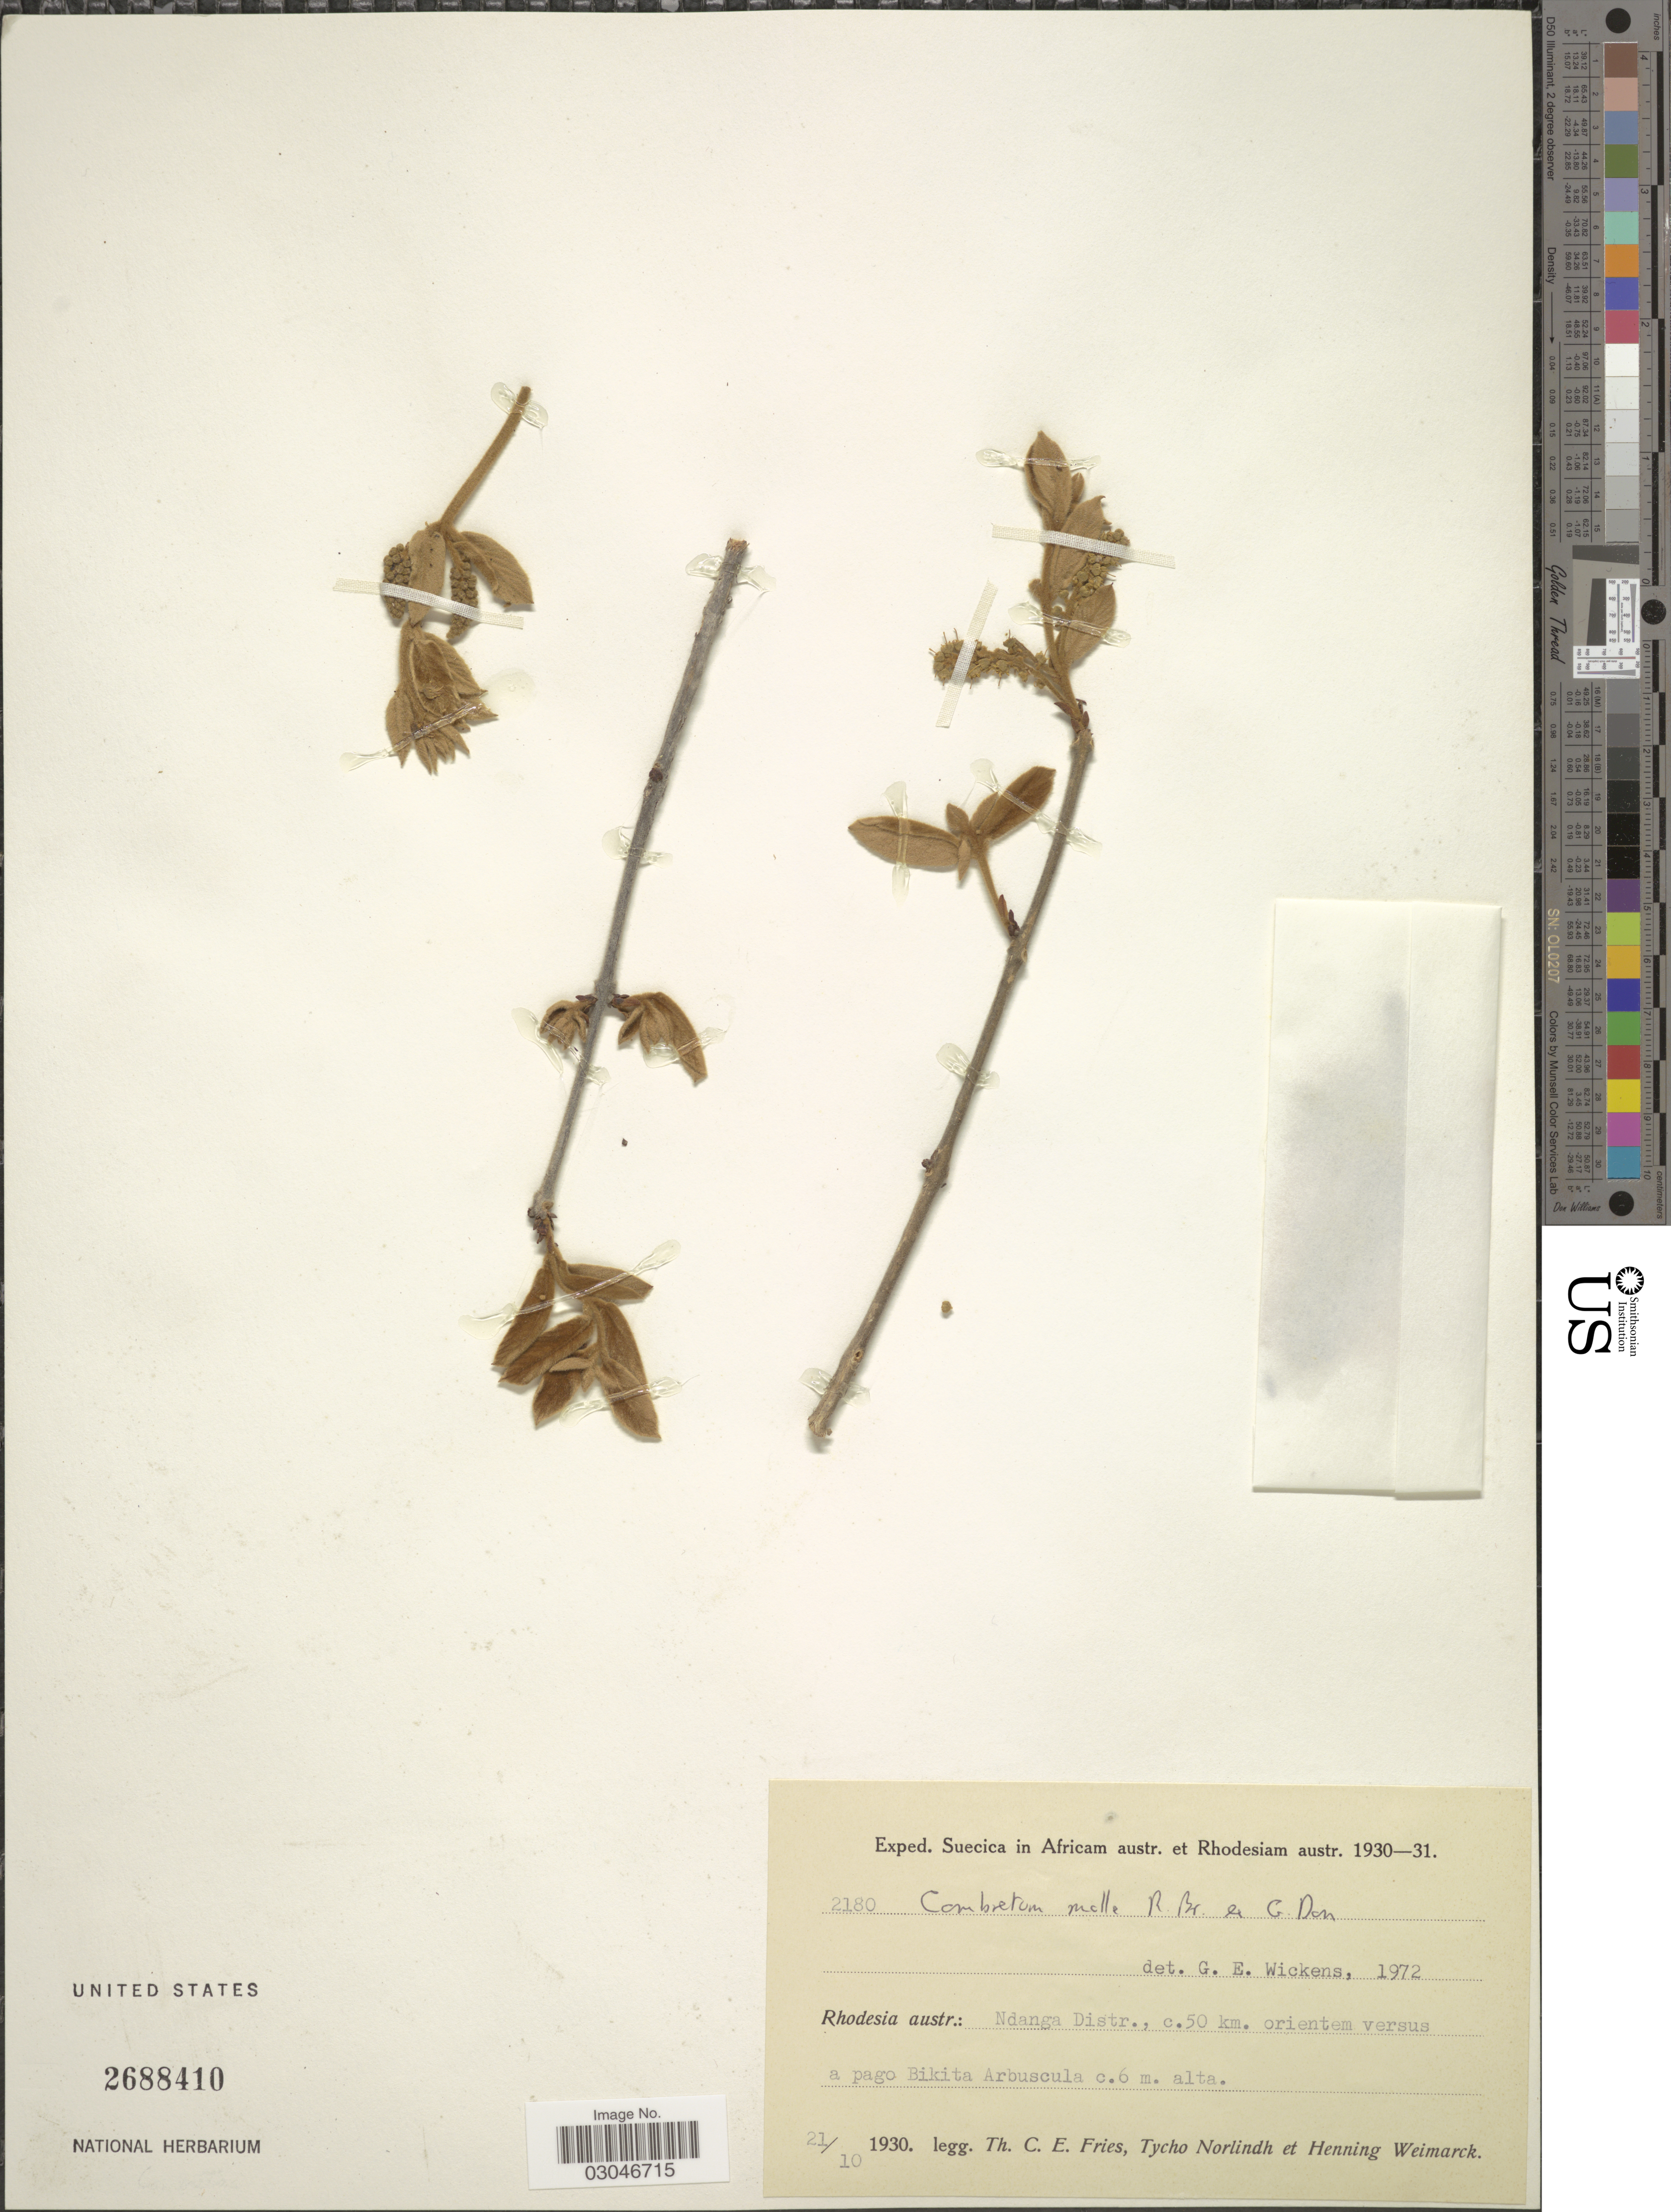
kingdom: Plantae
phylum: Tracheophyta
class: Magnoliopsida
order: Myrtales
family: Combretaceae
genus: Combretum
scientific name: Combretum molle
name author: R. Br. ex G. Don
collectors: T. C. E. Fries, N. T. Norlindh & H. Weimarck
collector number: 2180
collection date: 1930-10-21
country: Zimbabwe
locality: Rhodesia austr.: Ndanga Distr., c. 50 km. orientem versus a pago Bikita Arbuscula.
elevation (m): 6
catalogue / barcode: US 2688410